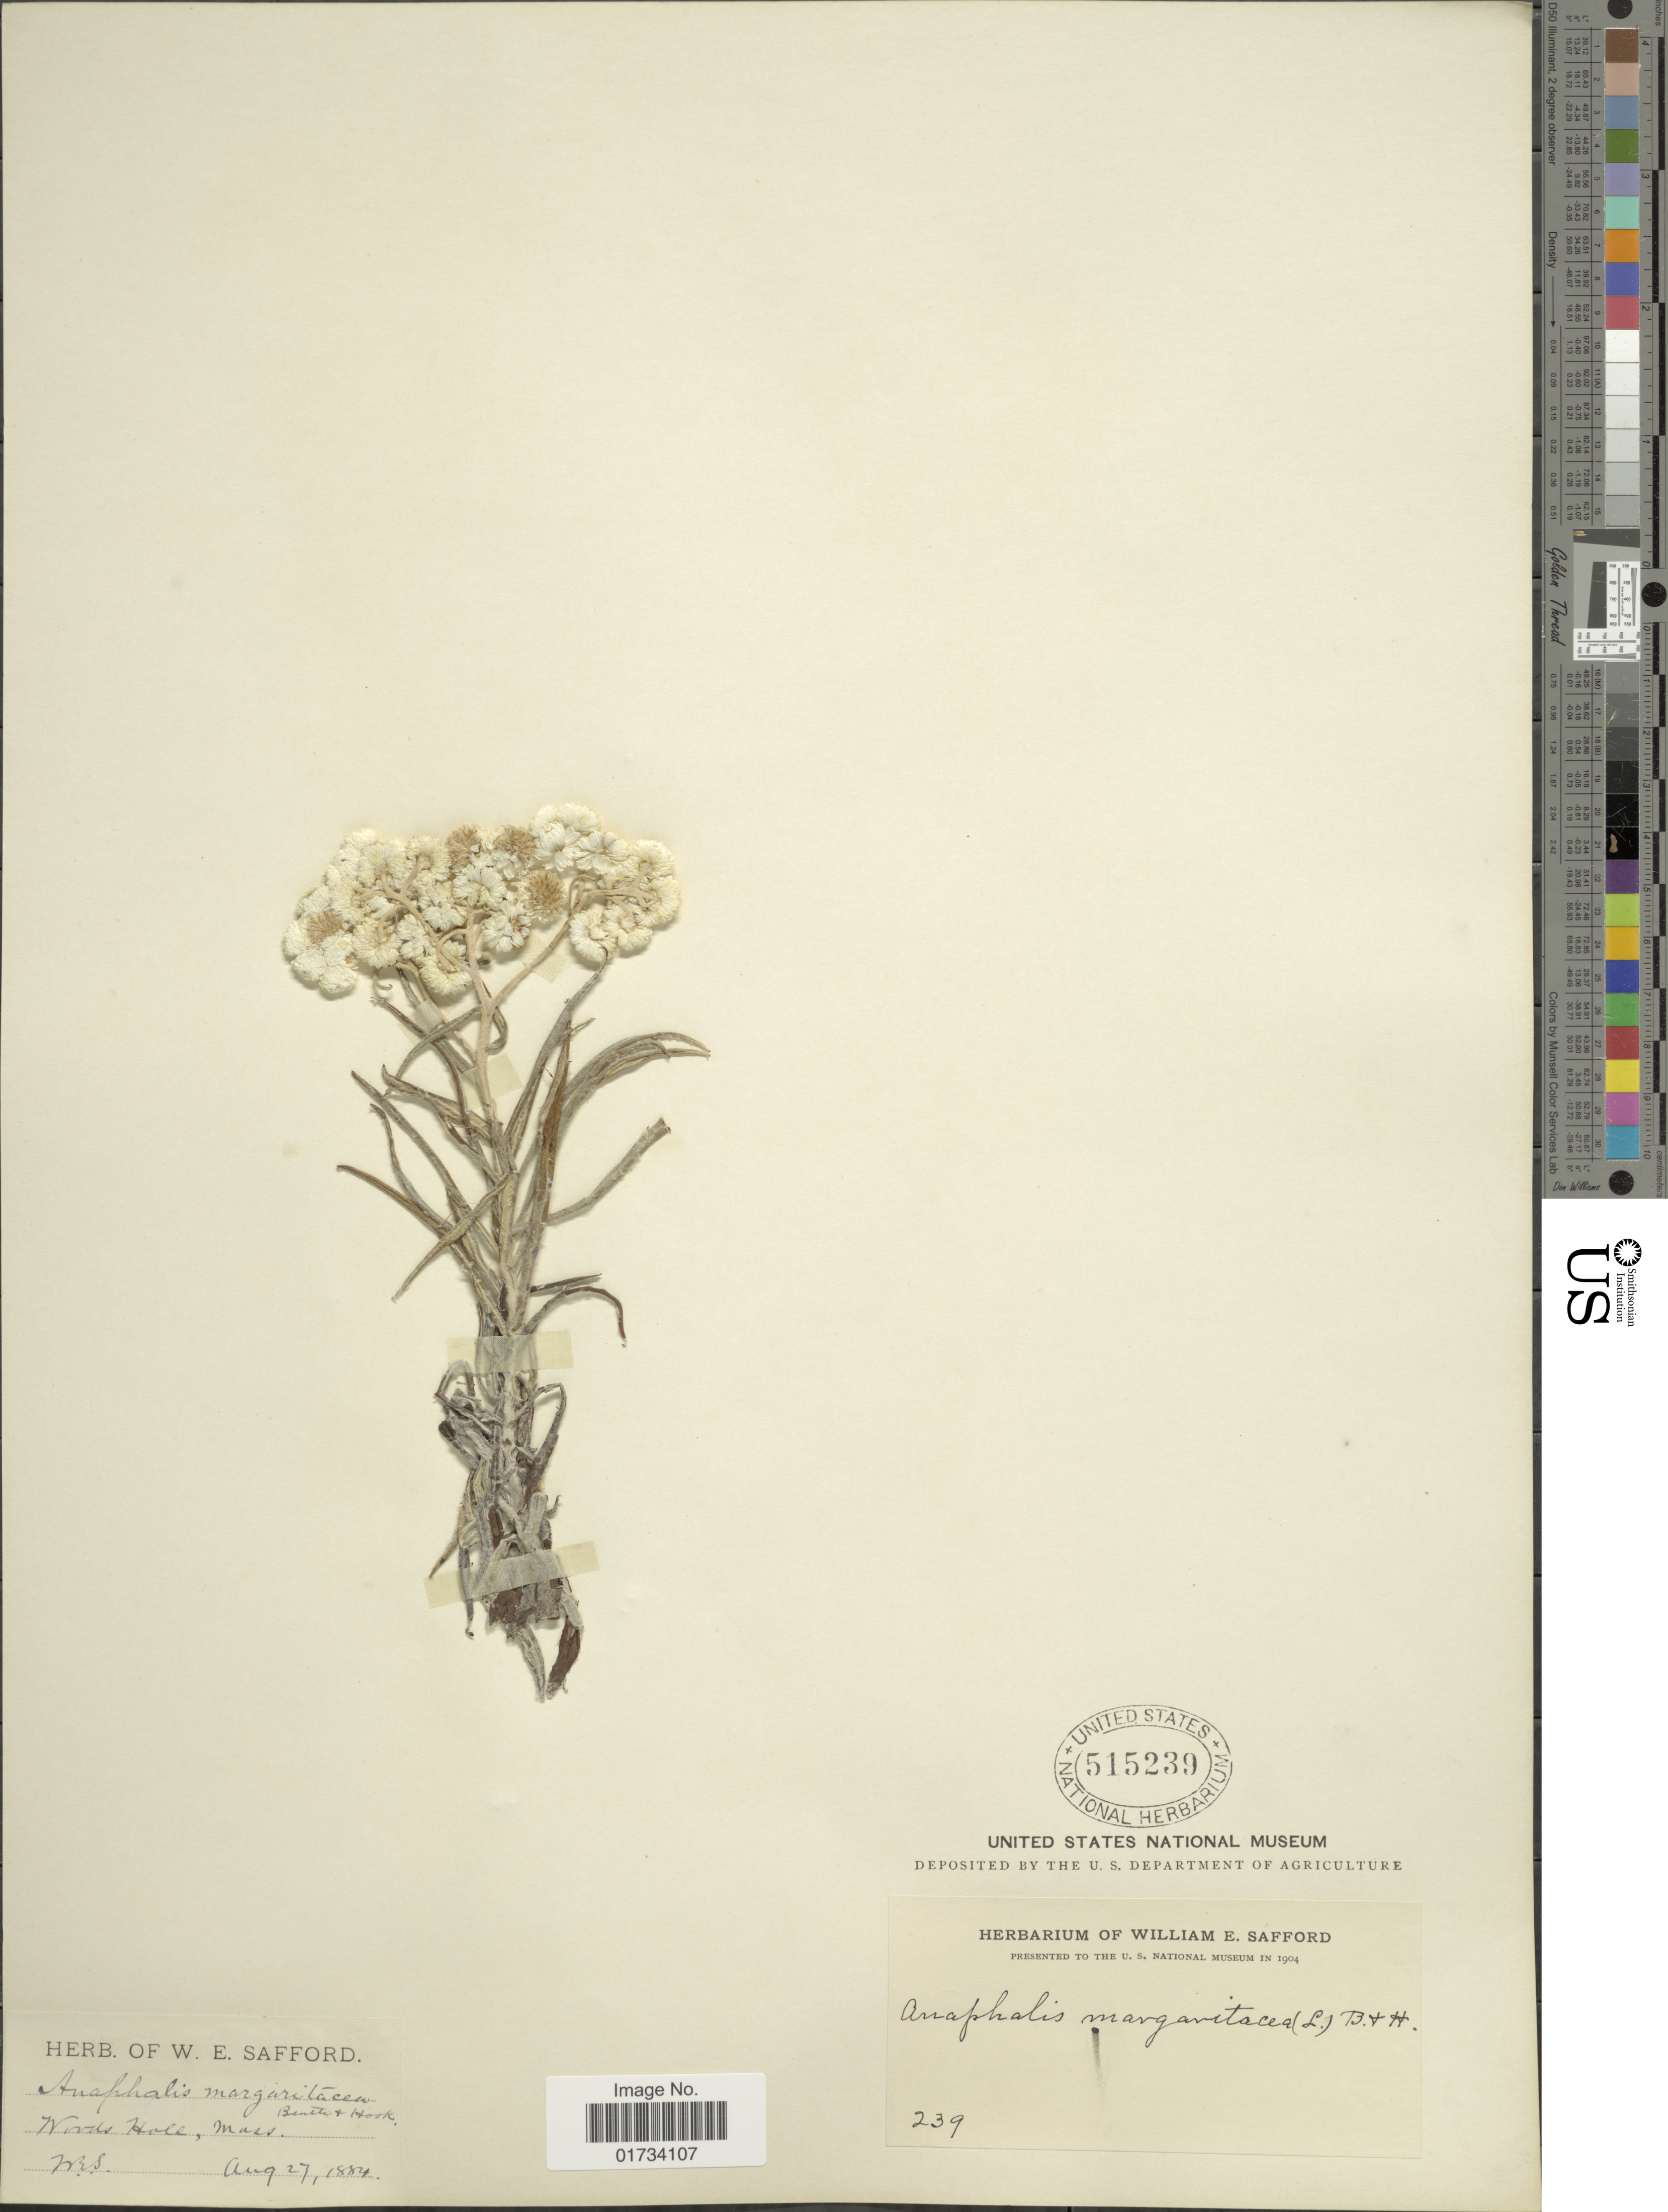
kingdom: Plantae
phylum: Tracheophyta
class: Magnoliopsida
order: Asterales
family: Asteraceae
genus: Anaphalis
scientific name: Anaphalis margaritacea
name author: (L.) Benth. & Hook. f.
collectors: ex herb. W. E. Safford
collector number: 239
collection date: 1884-08-27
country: United States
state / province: Massachusetts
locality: Woods Holl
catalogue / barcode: US 515239